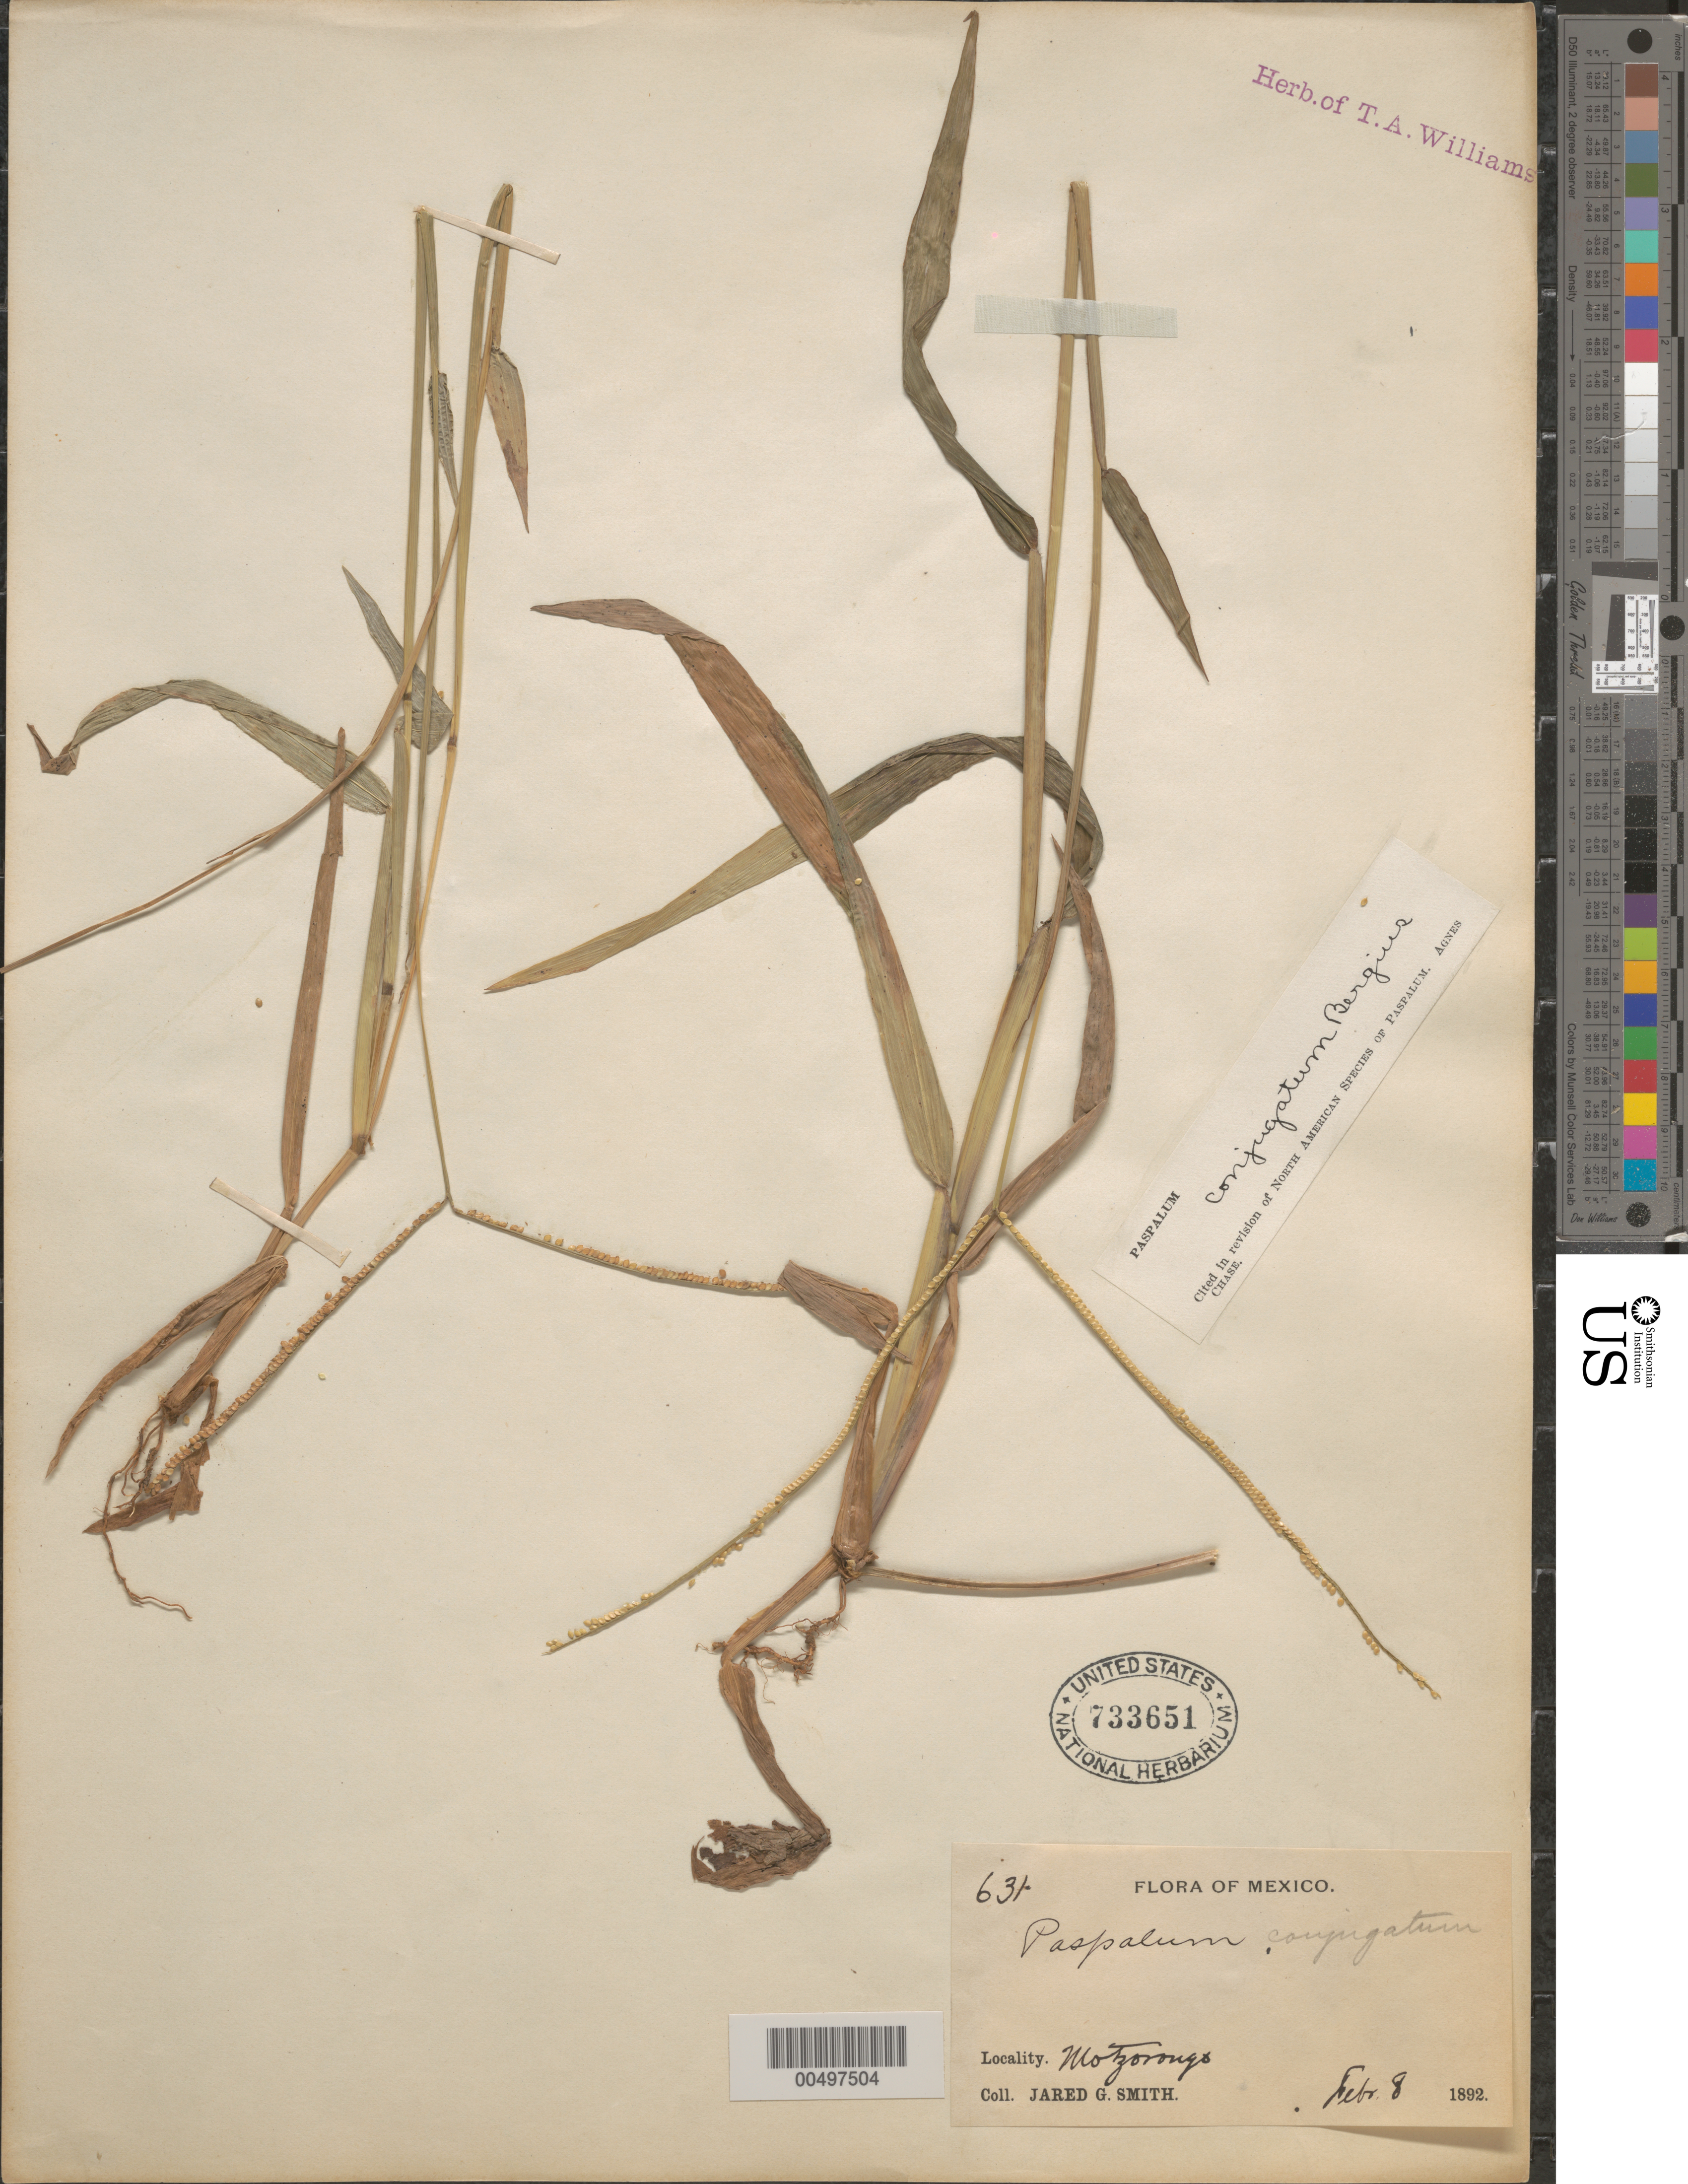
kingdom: Plantae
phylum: Tracheophyta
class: Liliopsida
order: Poales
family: Poaceae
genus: Paspalum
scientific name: Paspalum conjugatum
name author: P.J. Bergius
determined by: Chase, [M.] Agnes, (US)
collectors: J. G. Smith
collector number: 631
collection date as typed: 8 Feb 1892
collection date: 1892-02-08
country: Mexico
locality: Motzorongo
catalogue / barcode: US 733651